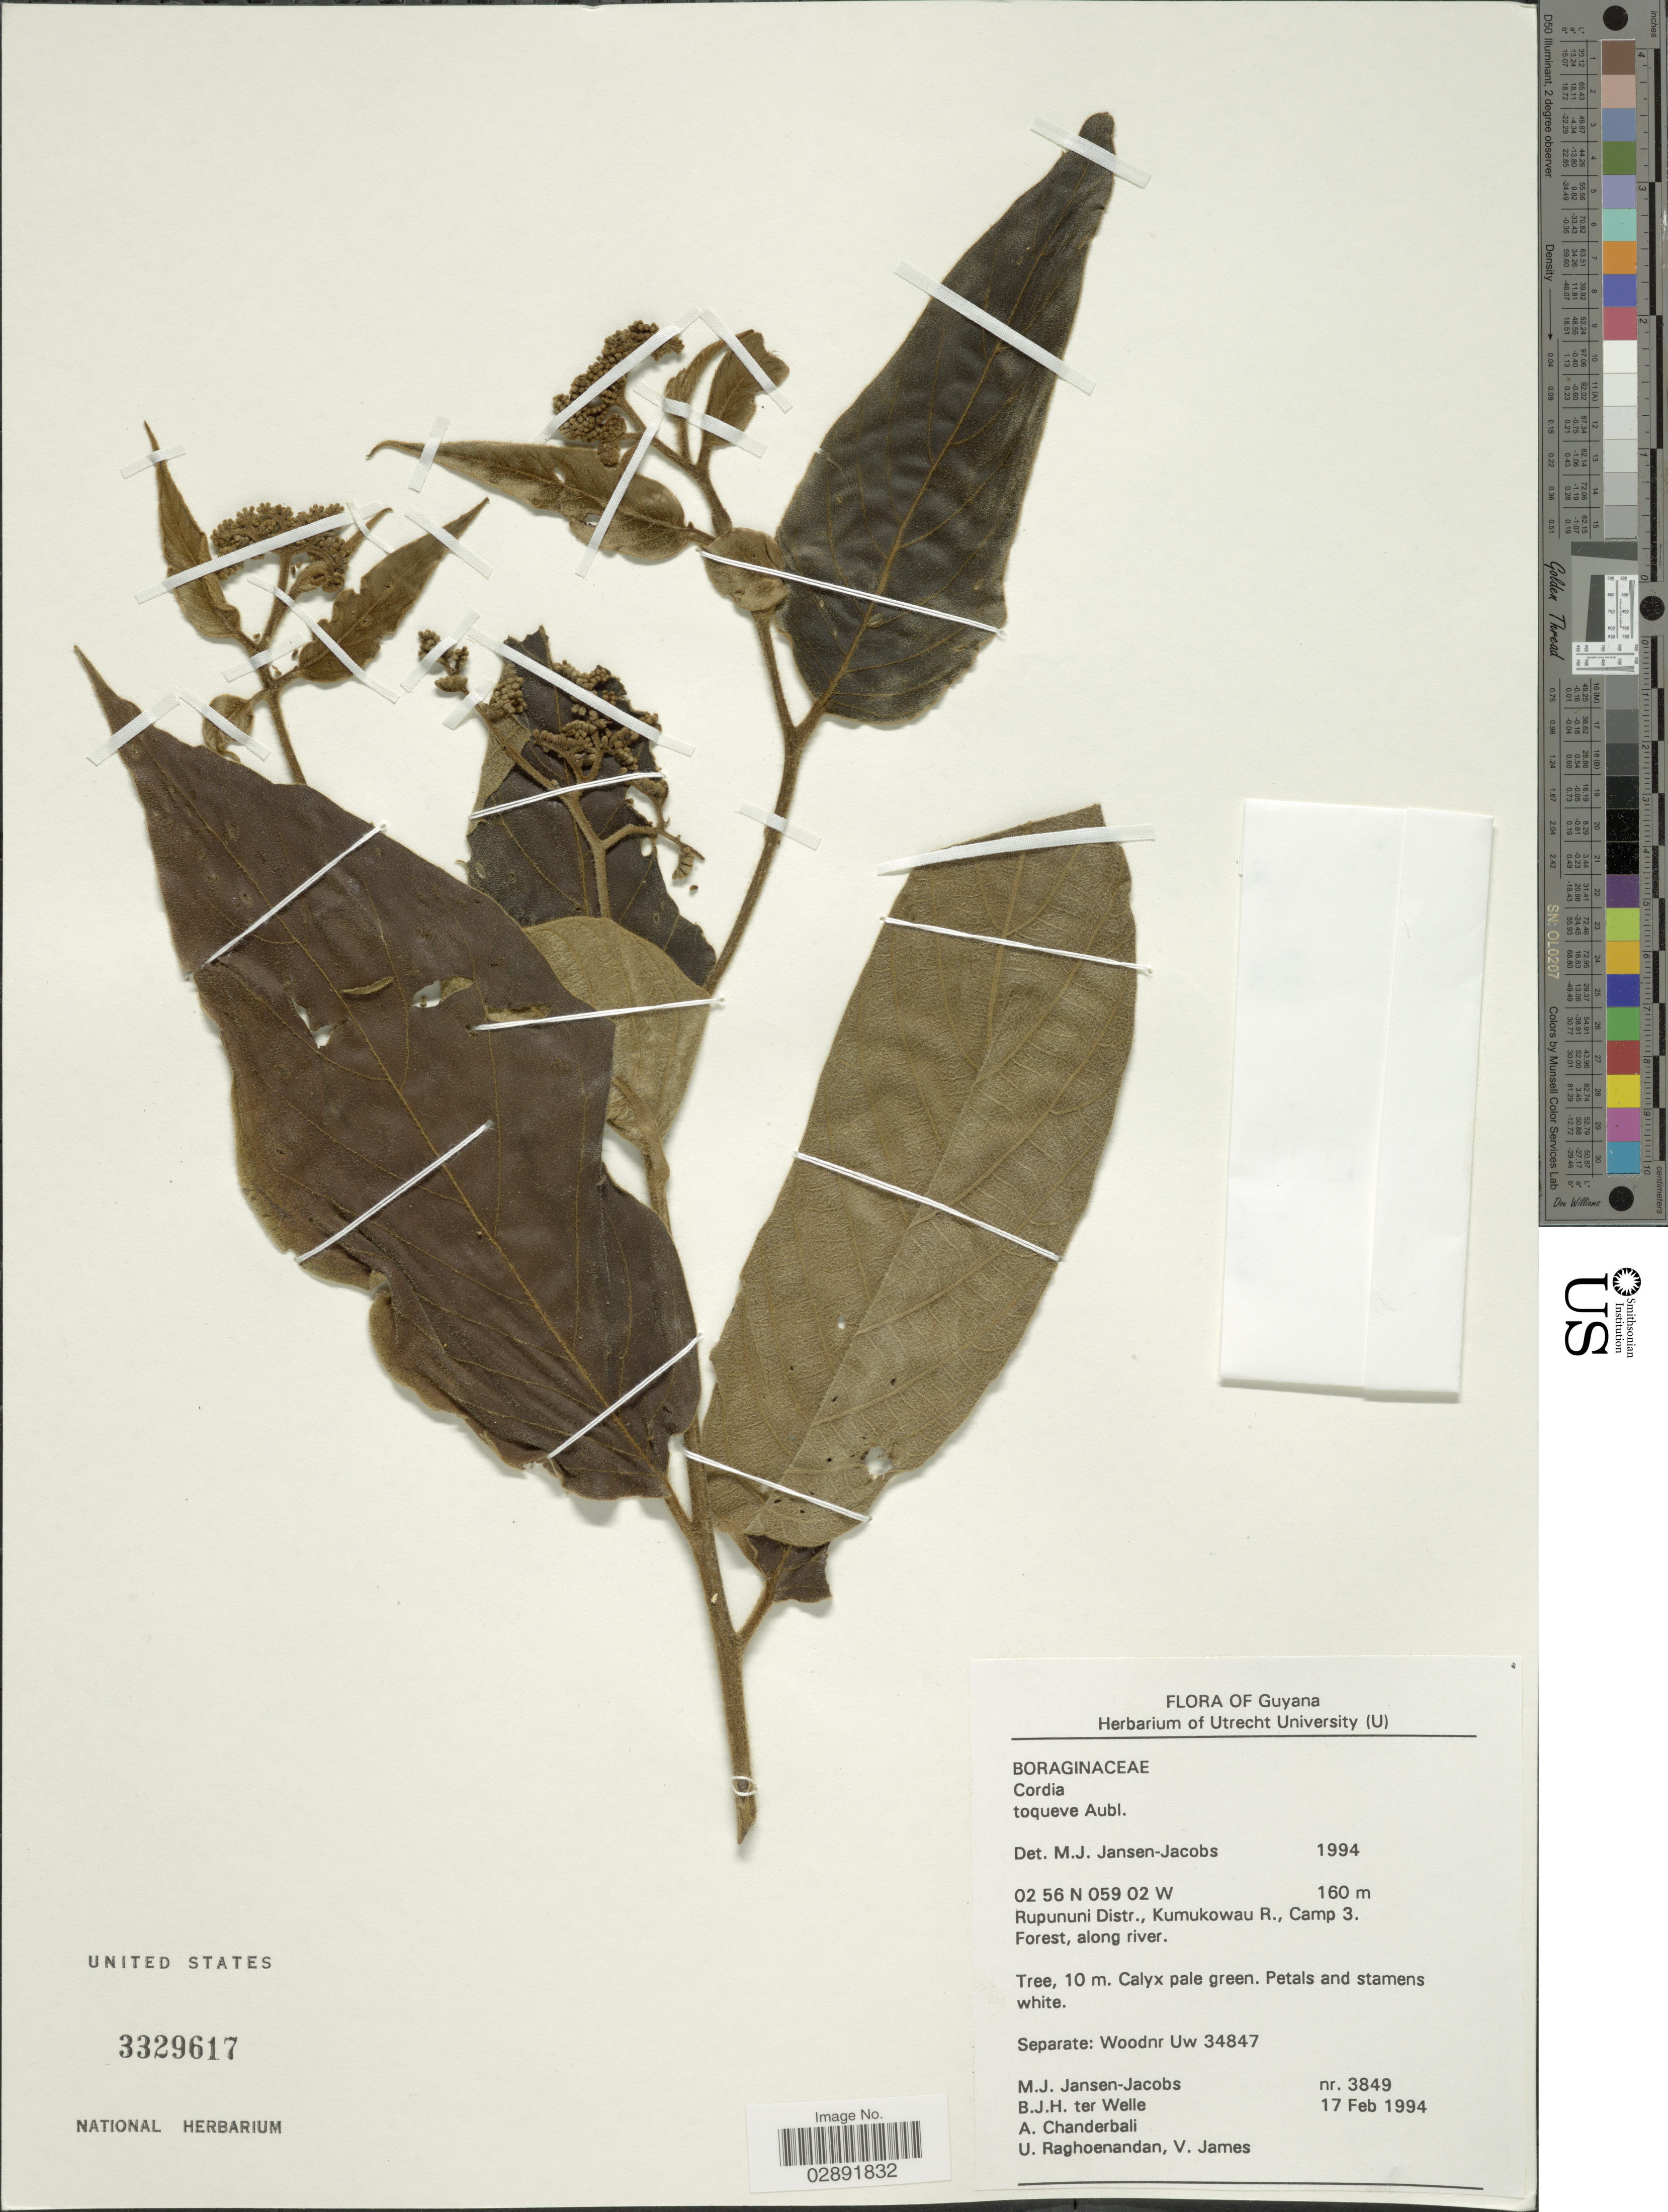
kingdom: Plantae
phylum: Tracheophyta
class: Magnoliopsida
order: Boraginales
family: Cordiaceae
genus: Cordia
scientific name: Cordia toqueve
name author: Aubl.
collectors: M. J. Jansen-Jacobs, B. ter Welle, A. S. Chanderbali, U. Raghoenandan & V. James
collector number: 3849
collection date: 1994-02-17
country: Guyana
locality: Rupununi Distr., Kumukowau R., Camp 3.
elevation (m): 160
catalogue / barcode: US 3329617